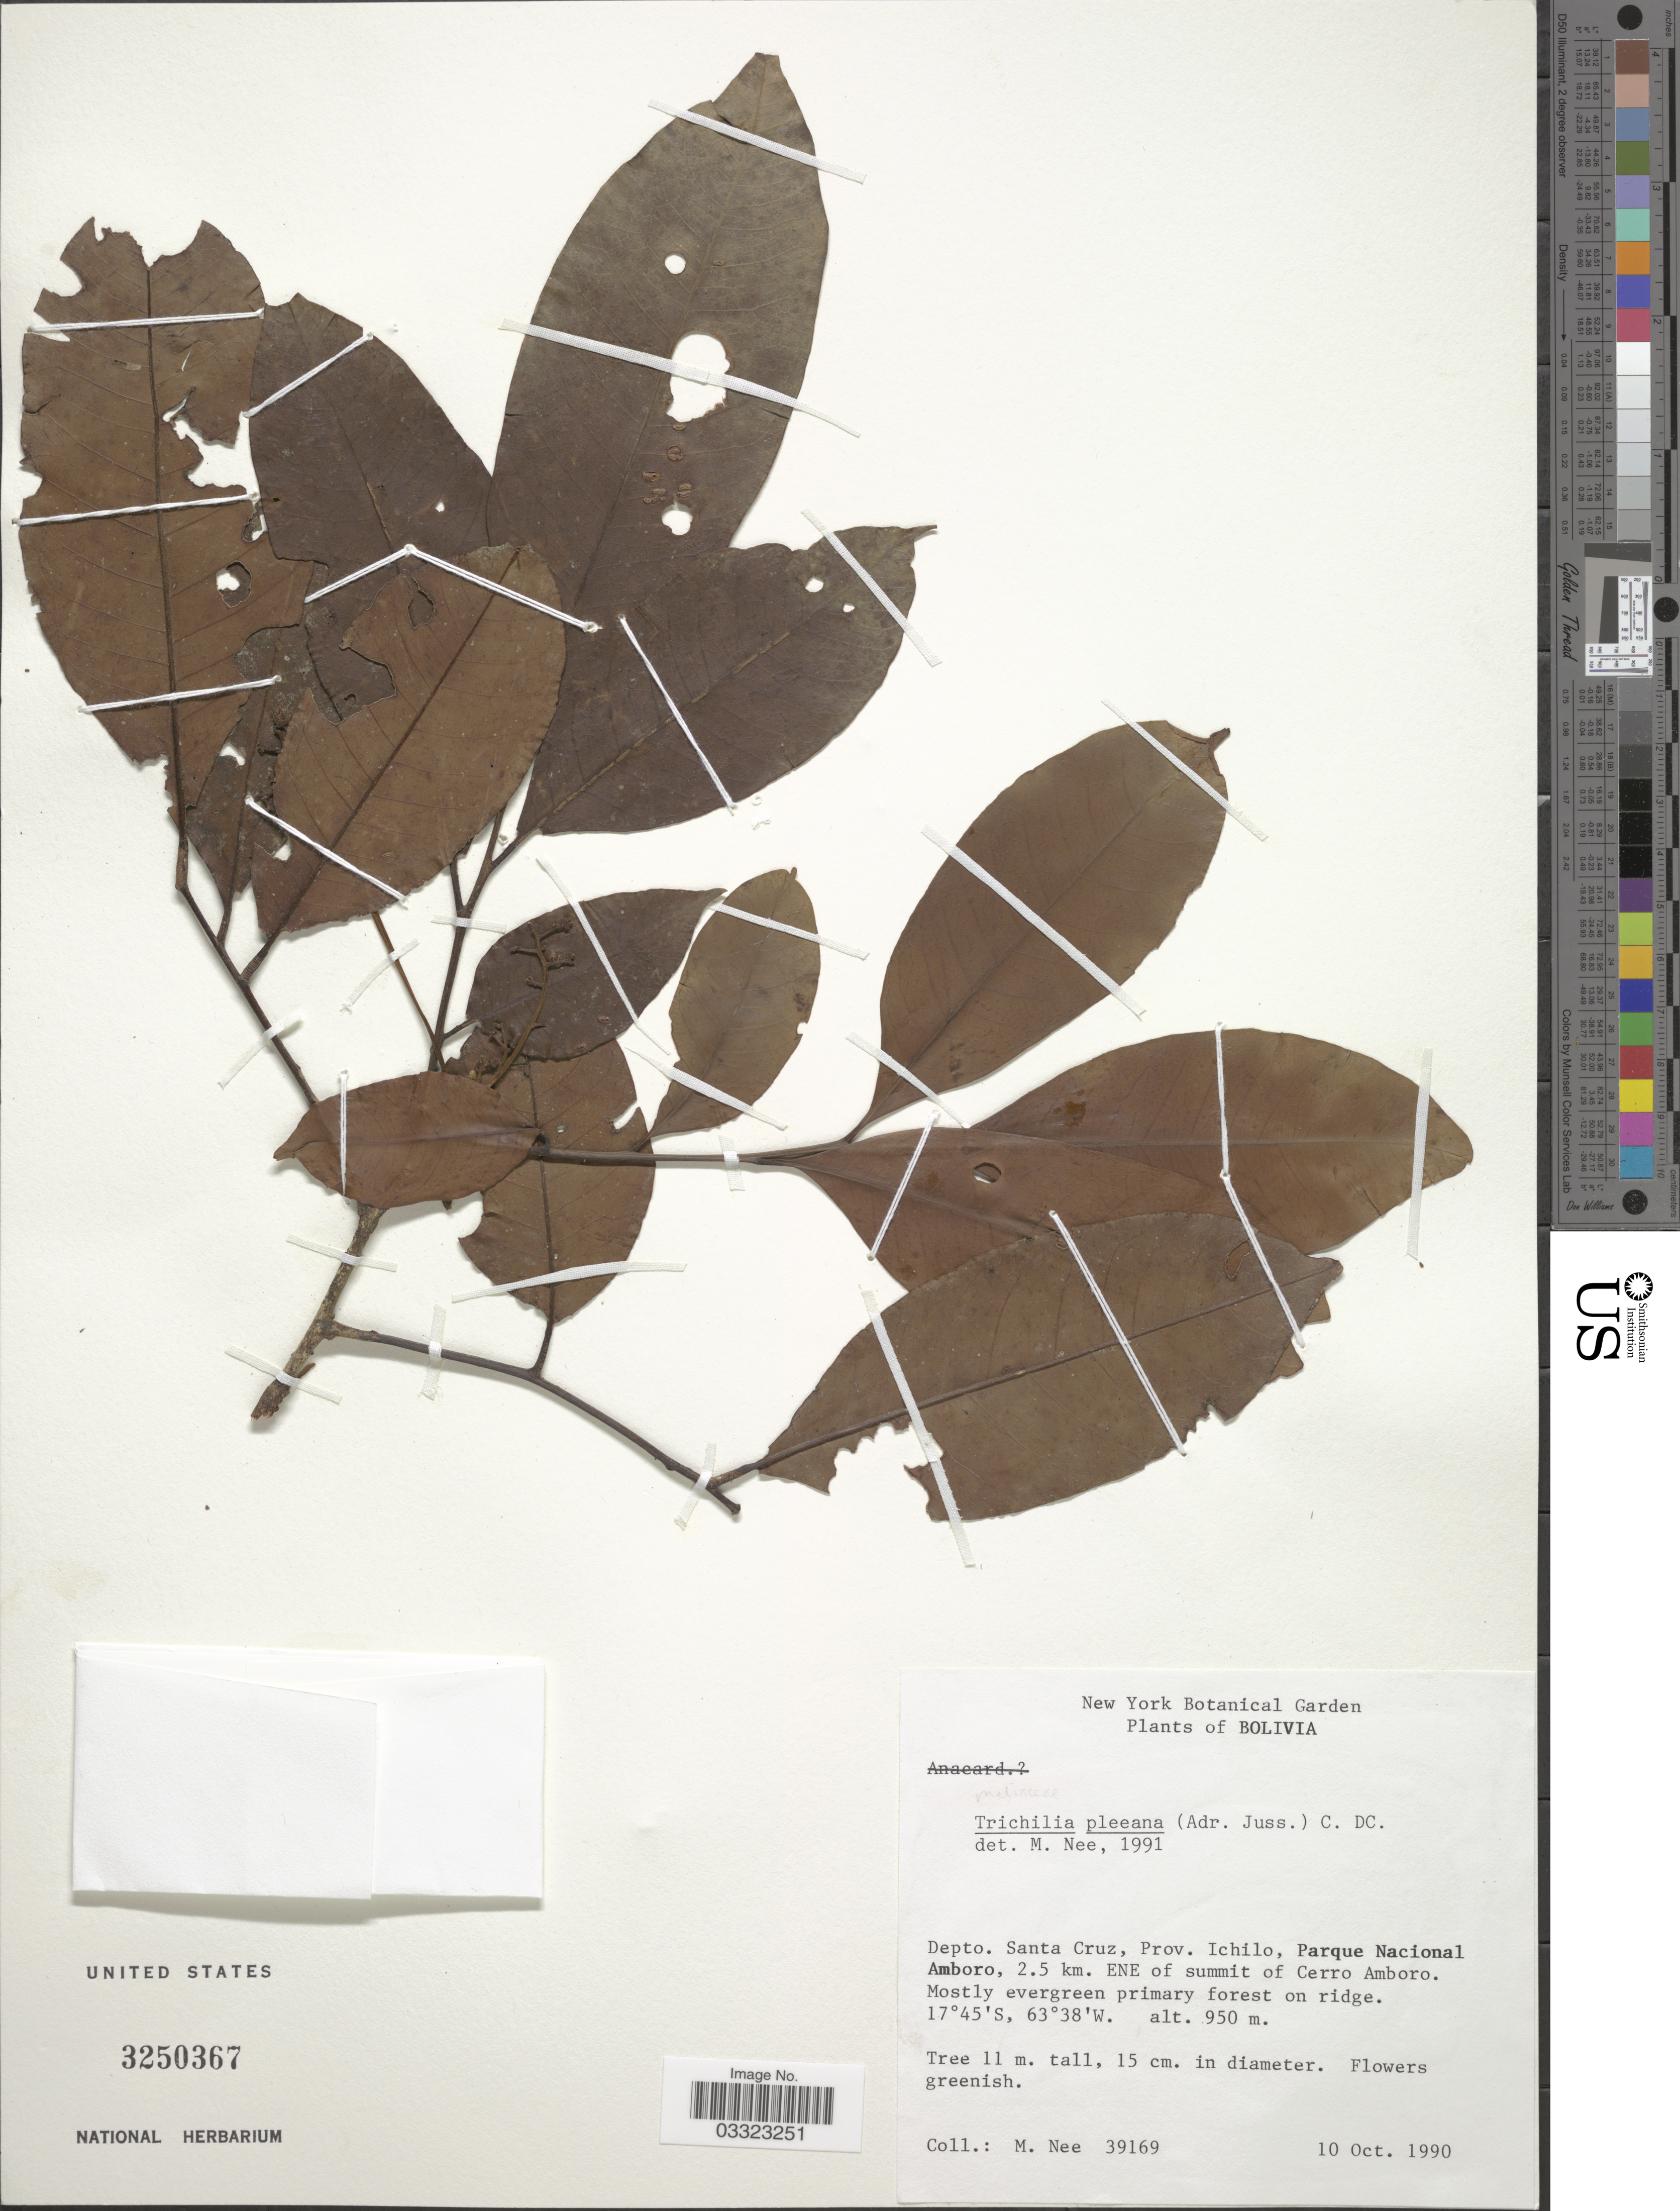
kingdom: Plantae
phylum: Tracheophyta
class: Magnoliopsida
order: Sapindales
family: Meliaceae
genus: Trichilia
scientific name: Trichilia pleeana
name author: (A. Juss.) C. DC.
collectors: M. Nee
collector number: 39169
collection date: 1990-10-10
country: Bolivia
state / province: Santa Cruz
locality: Depto. Santa Cruz, Prov. Ichilo, Parque Nacional Amboro, 2.5 km. ENE of summit of Cerro Amboro.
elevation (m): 950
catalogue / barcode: US 3250367